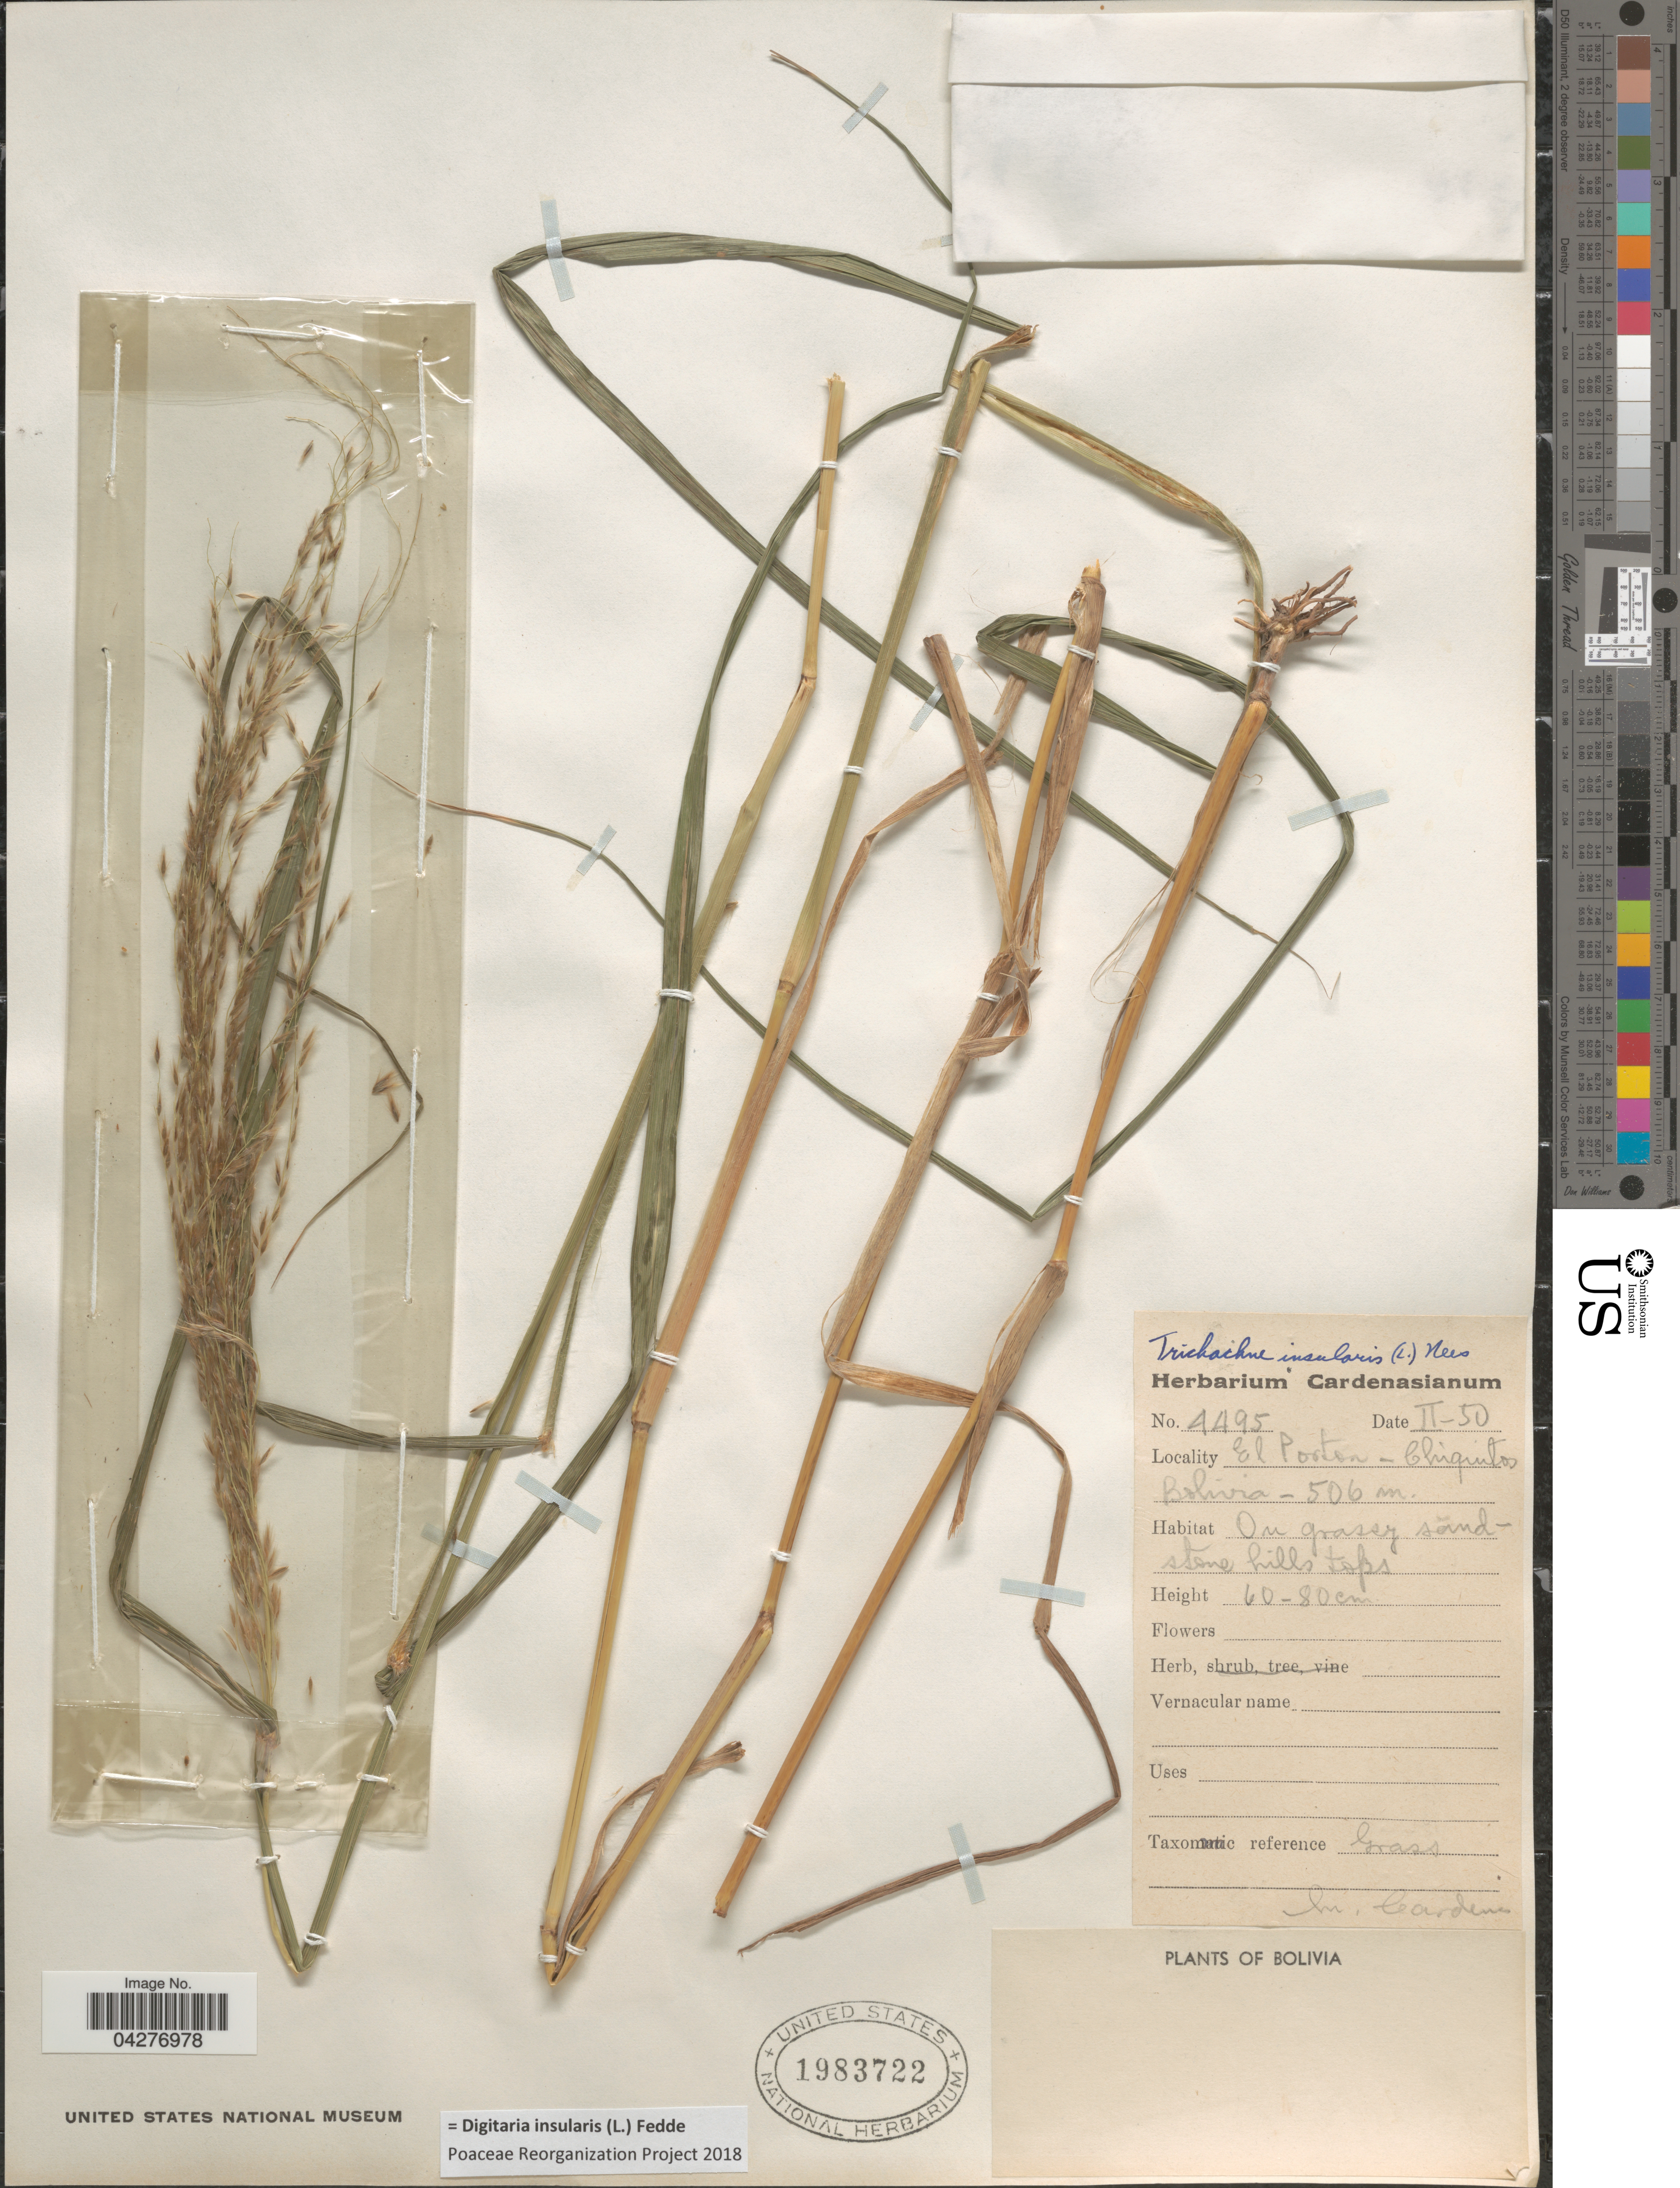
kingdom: Plantae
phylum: Tracheophyta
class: Liliopsida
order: Poales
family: Poaceae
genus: Digitaria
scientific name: Digitaria insularis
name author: (L.) Fedde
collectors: M. Cárdenas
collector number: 4495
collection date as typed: Transcribed d/m/y: /2/50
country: Bolivia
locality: El Porton. Chiquitos.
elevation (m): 506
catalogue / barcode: US 1983722